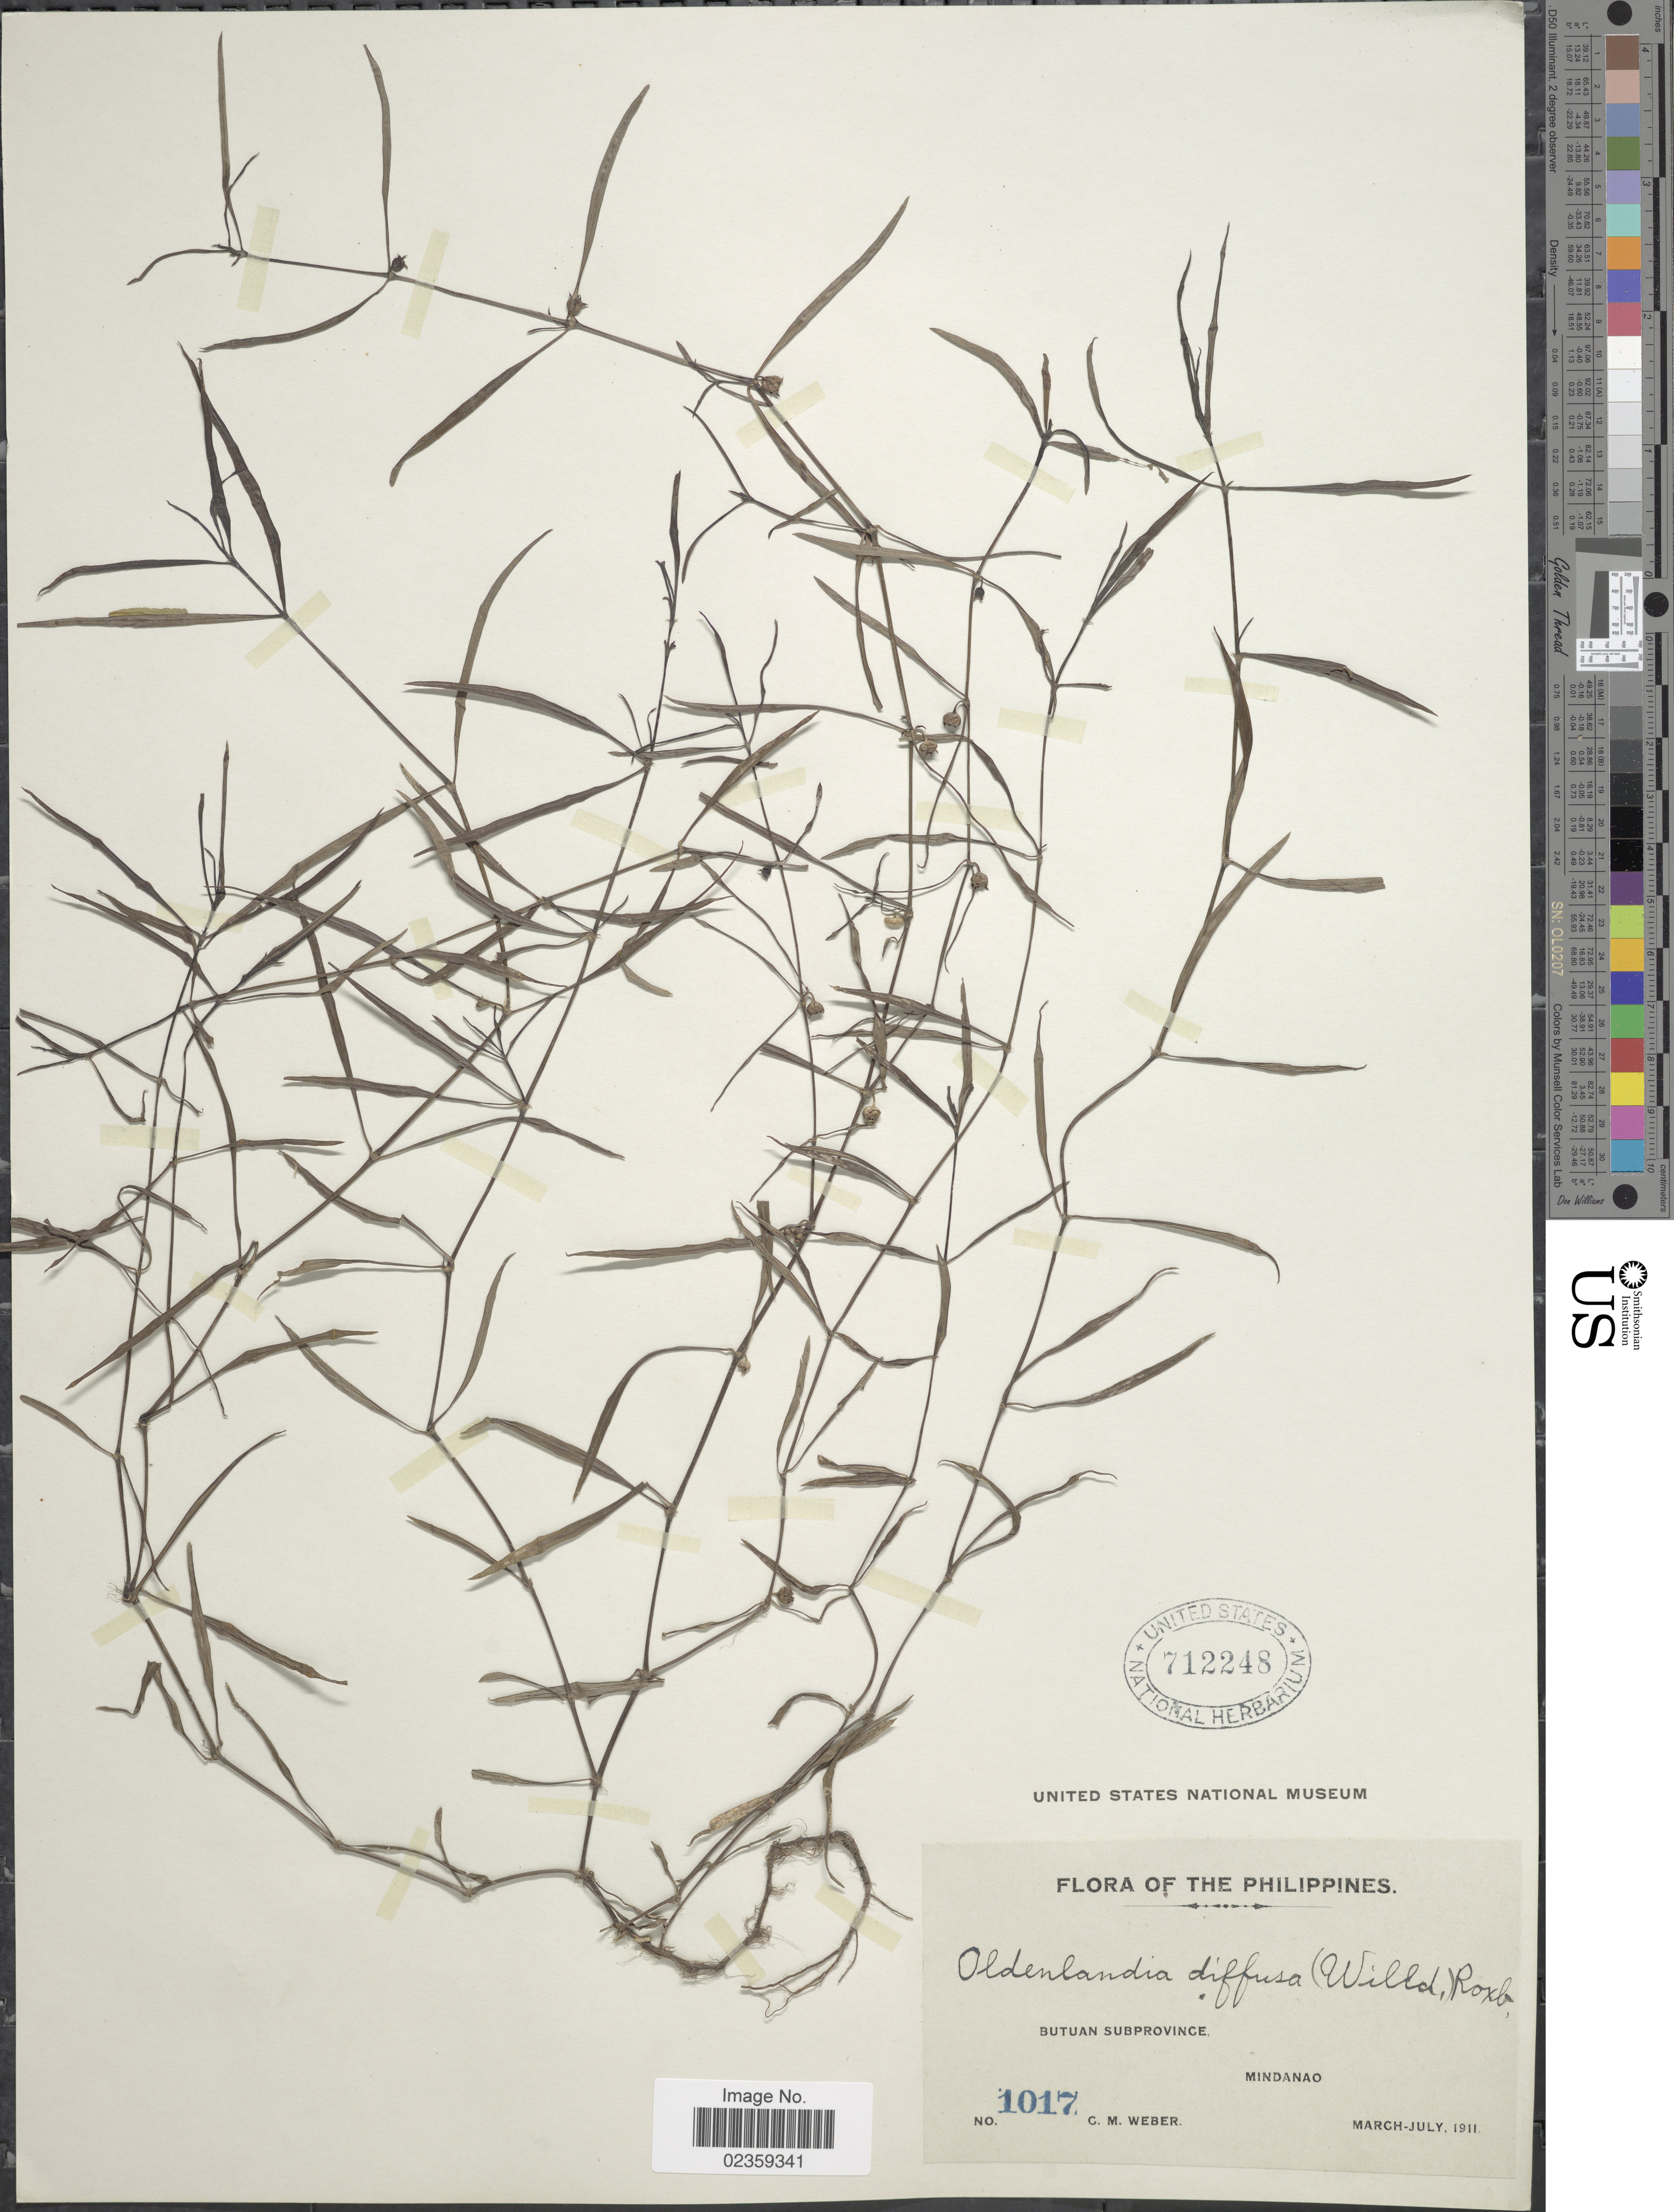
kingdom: Plantae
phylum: Tracheophyta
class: Magnoliopsida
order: Gentianales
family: Rubiaceae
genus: Oldenlandia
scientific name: Oldenlandia diffusa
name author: (Willd.) Roxb.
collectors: C. M. Weber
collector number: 1017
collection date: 1911-03/1911-07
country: Philippines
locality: Butuan Subprovince. Mindanao.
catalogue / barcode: US 712248